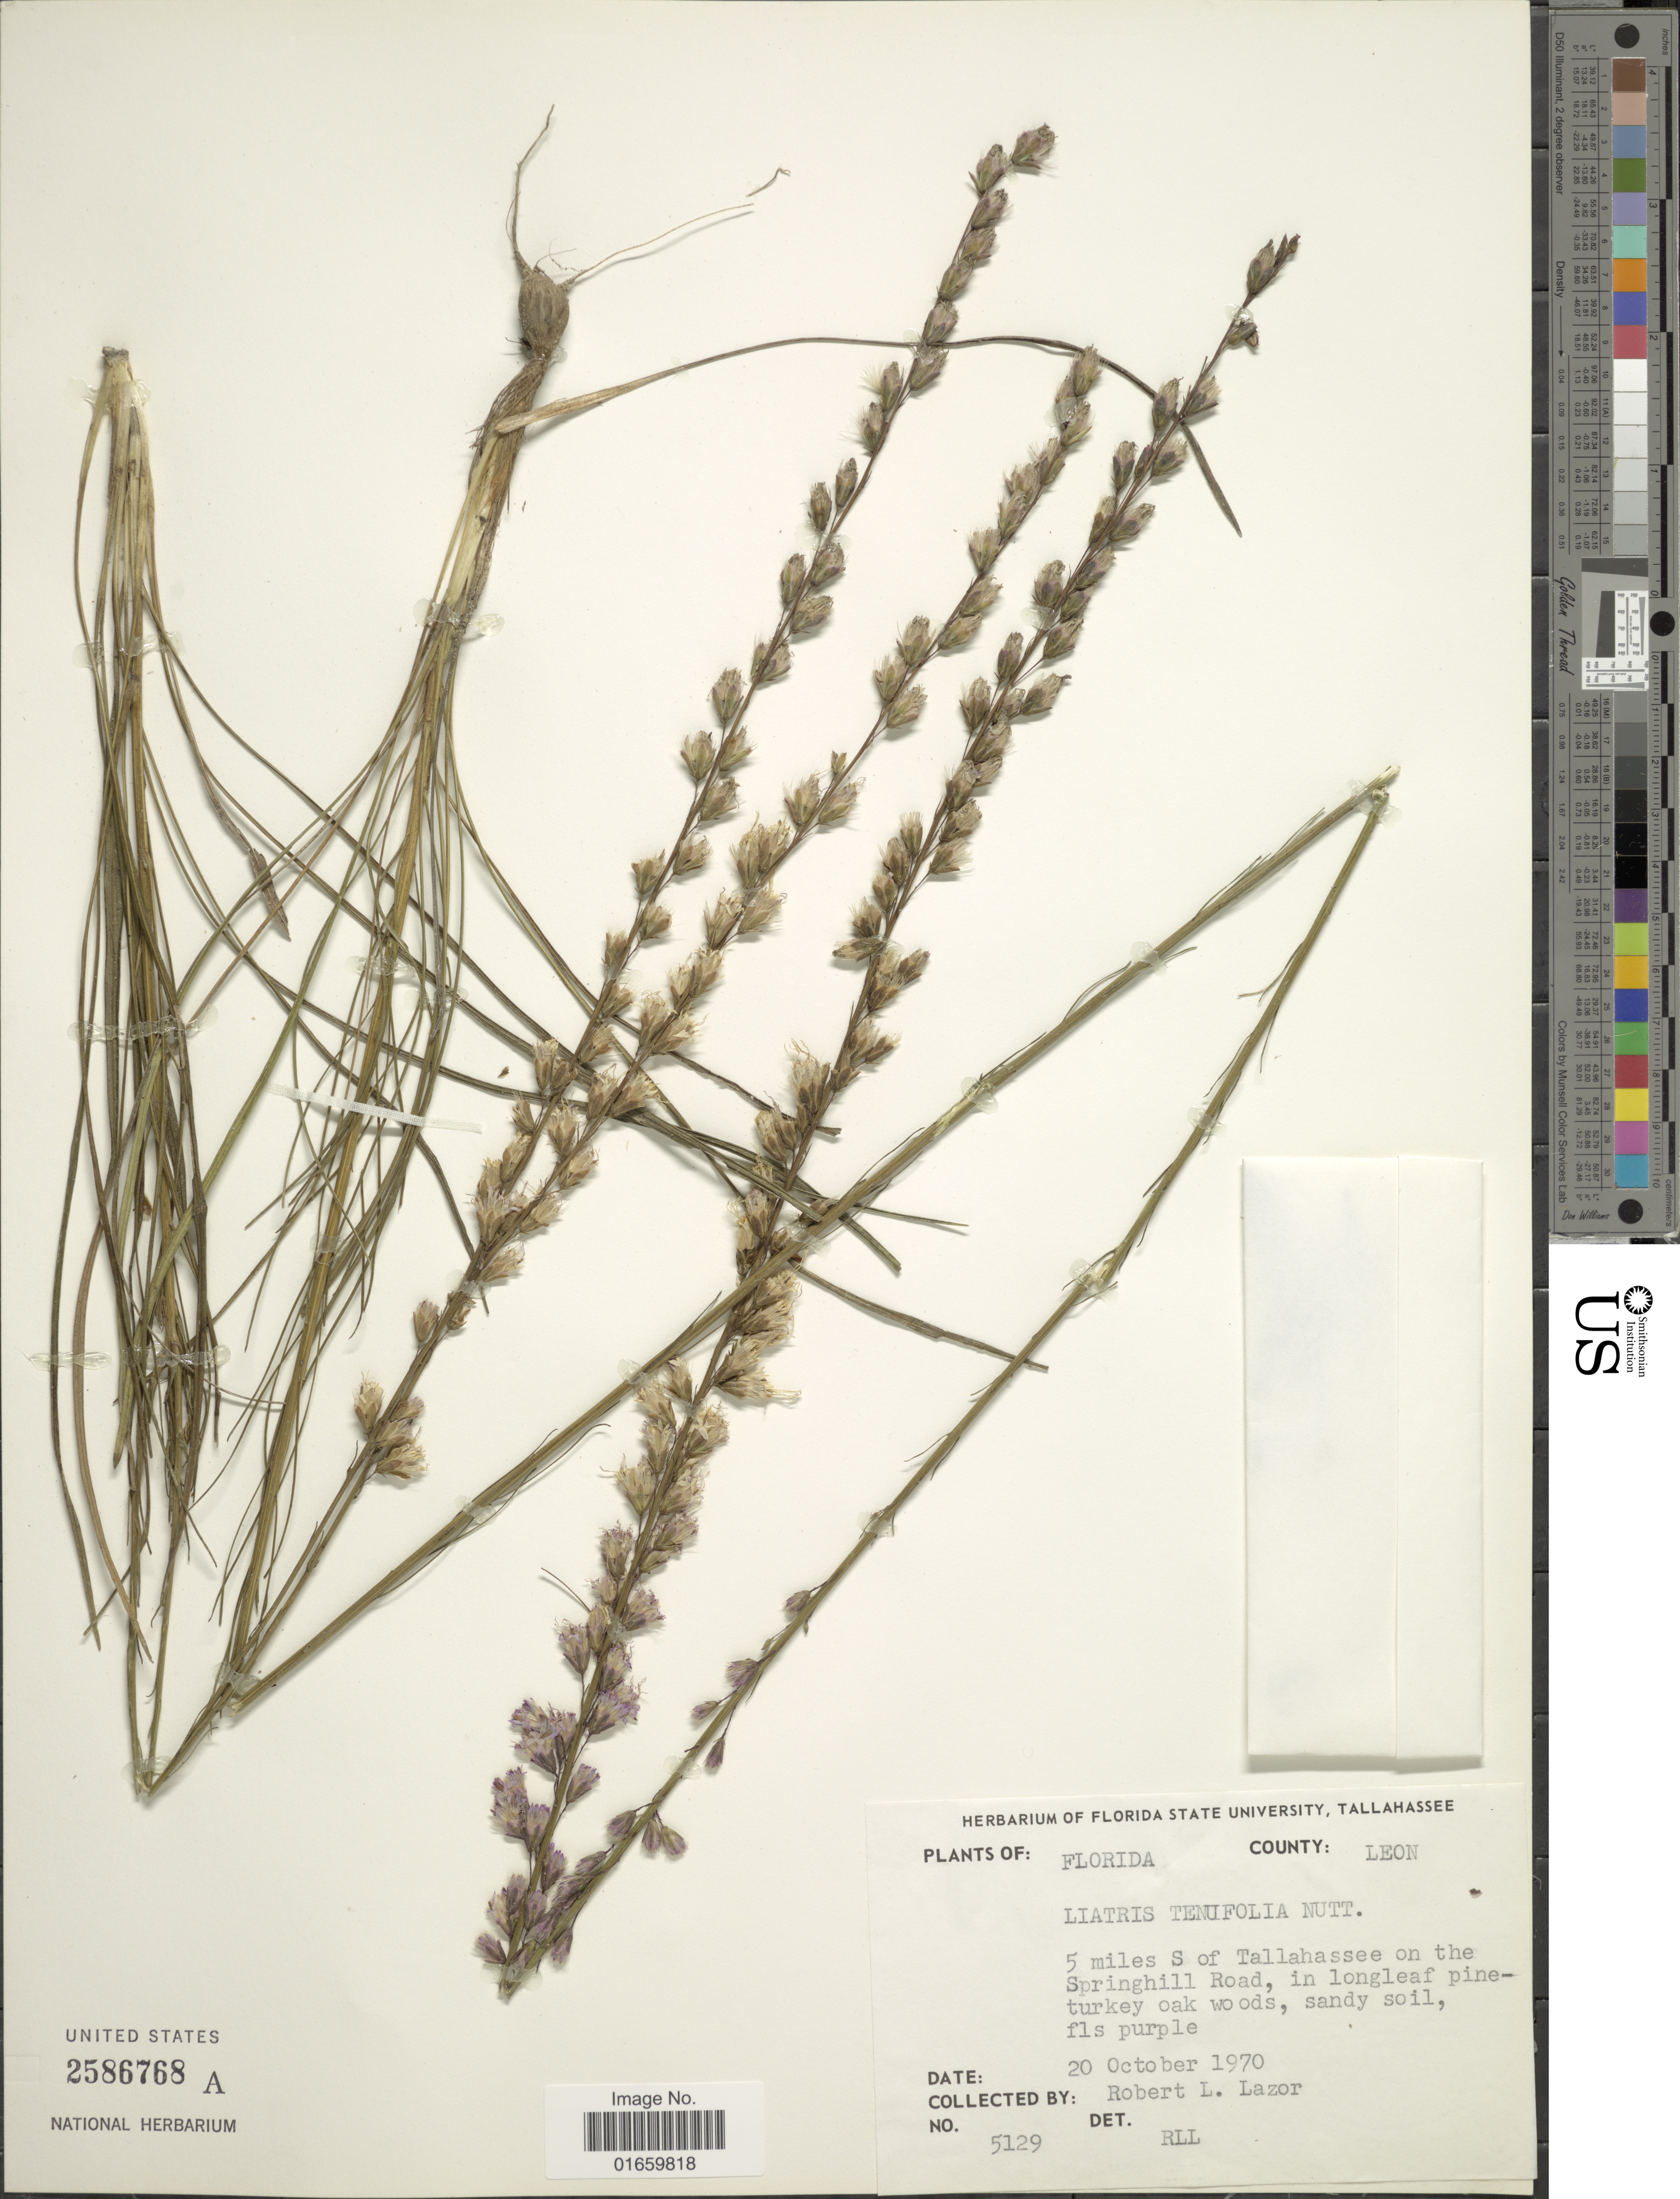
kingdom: Plantae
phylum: Tracheophyta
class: Magnoliopsida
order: Asterales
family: Asteraceae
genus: Liatris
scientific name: Liatris tenuifolia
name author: Nutt.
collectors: R. L. Lazor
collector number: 5129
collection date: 1970-10-20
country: United States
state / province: Florida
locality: County: Leon, 5 miles S of Tallahassee on the Springhill Road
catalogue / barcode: US 2586768A